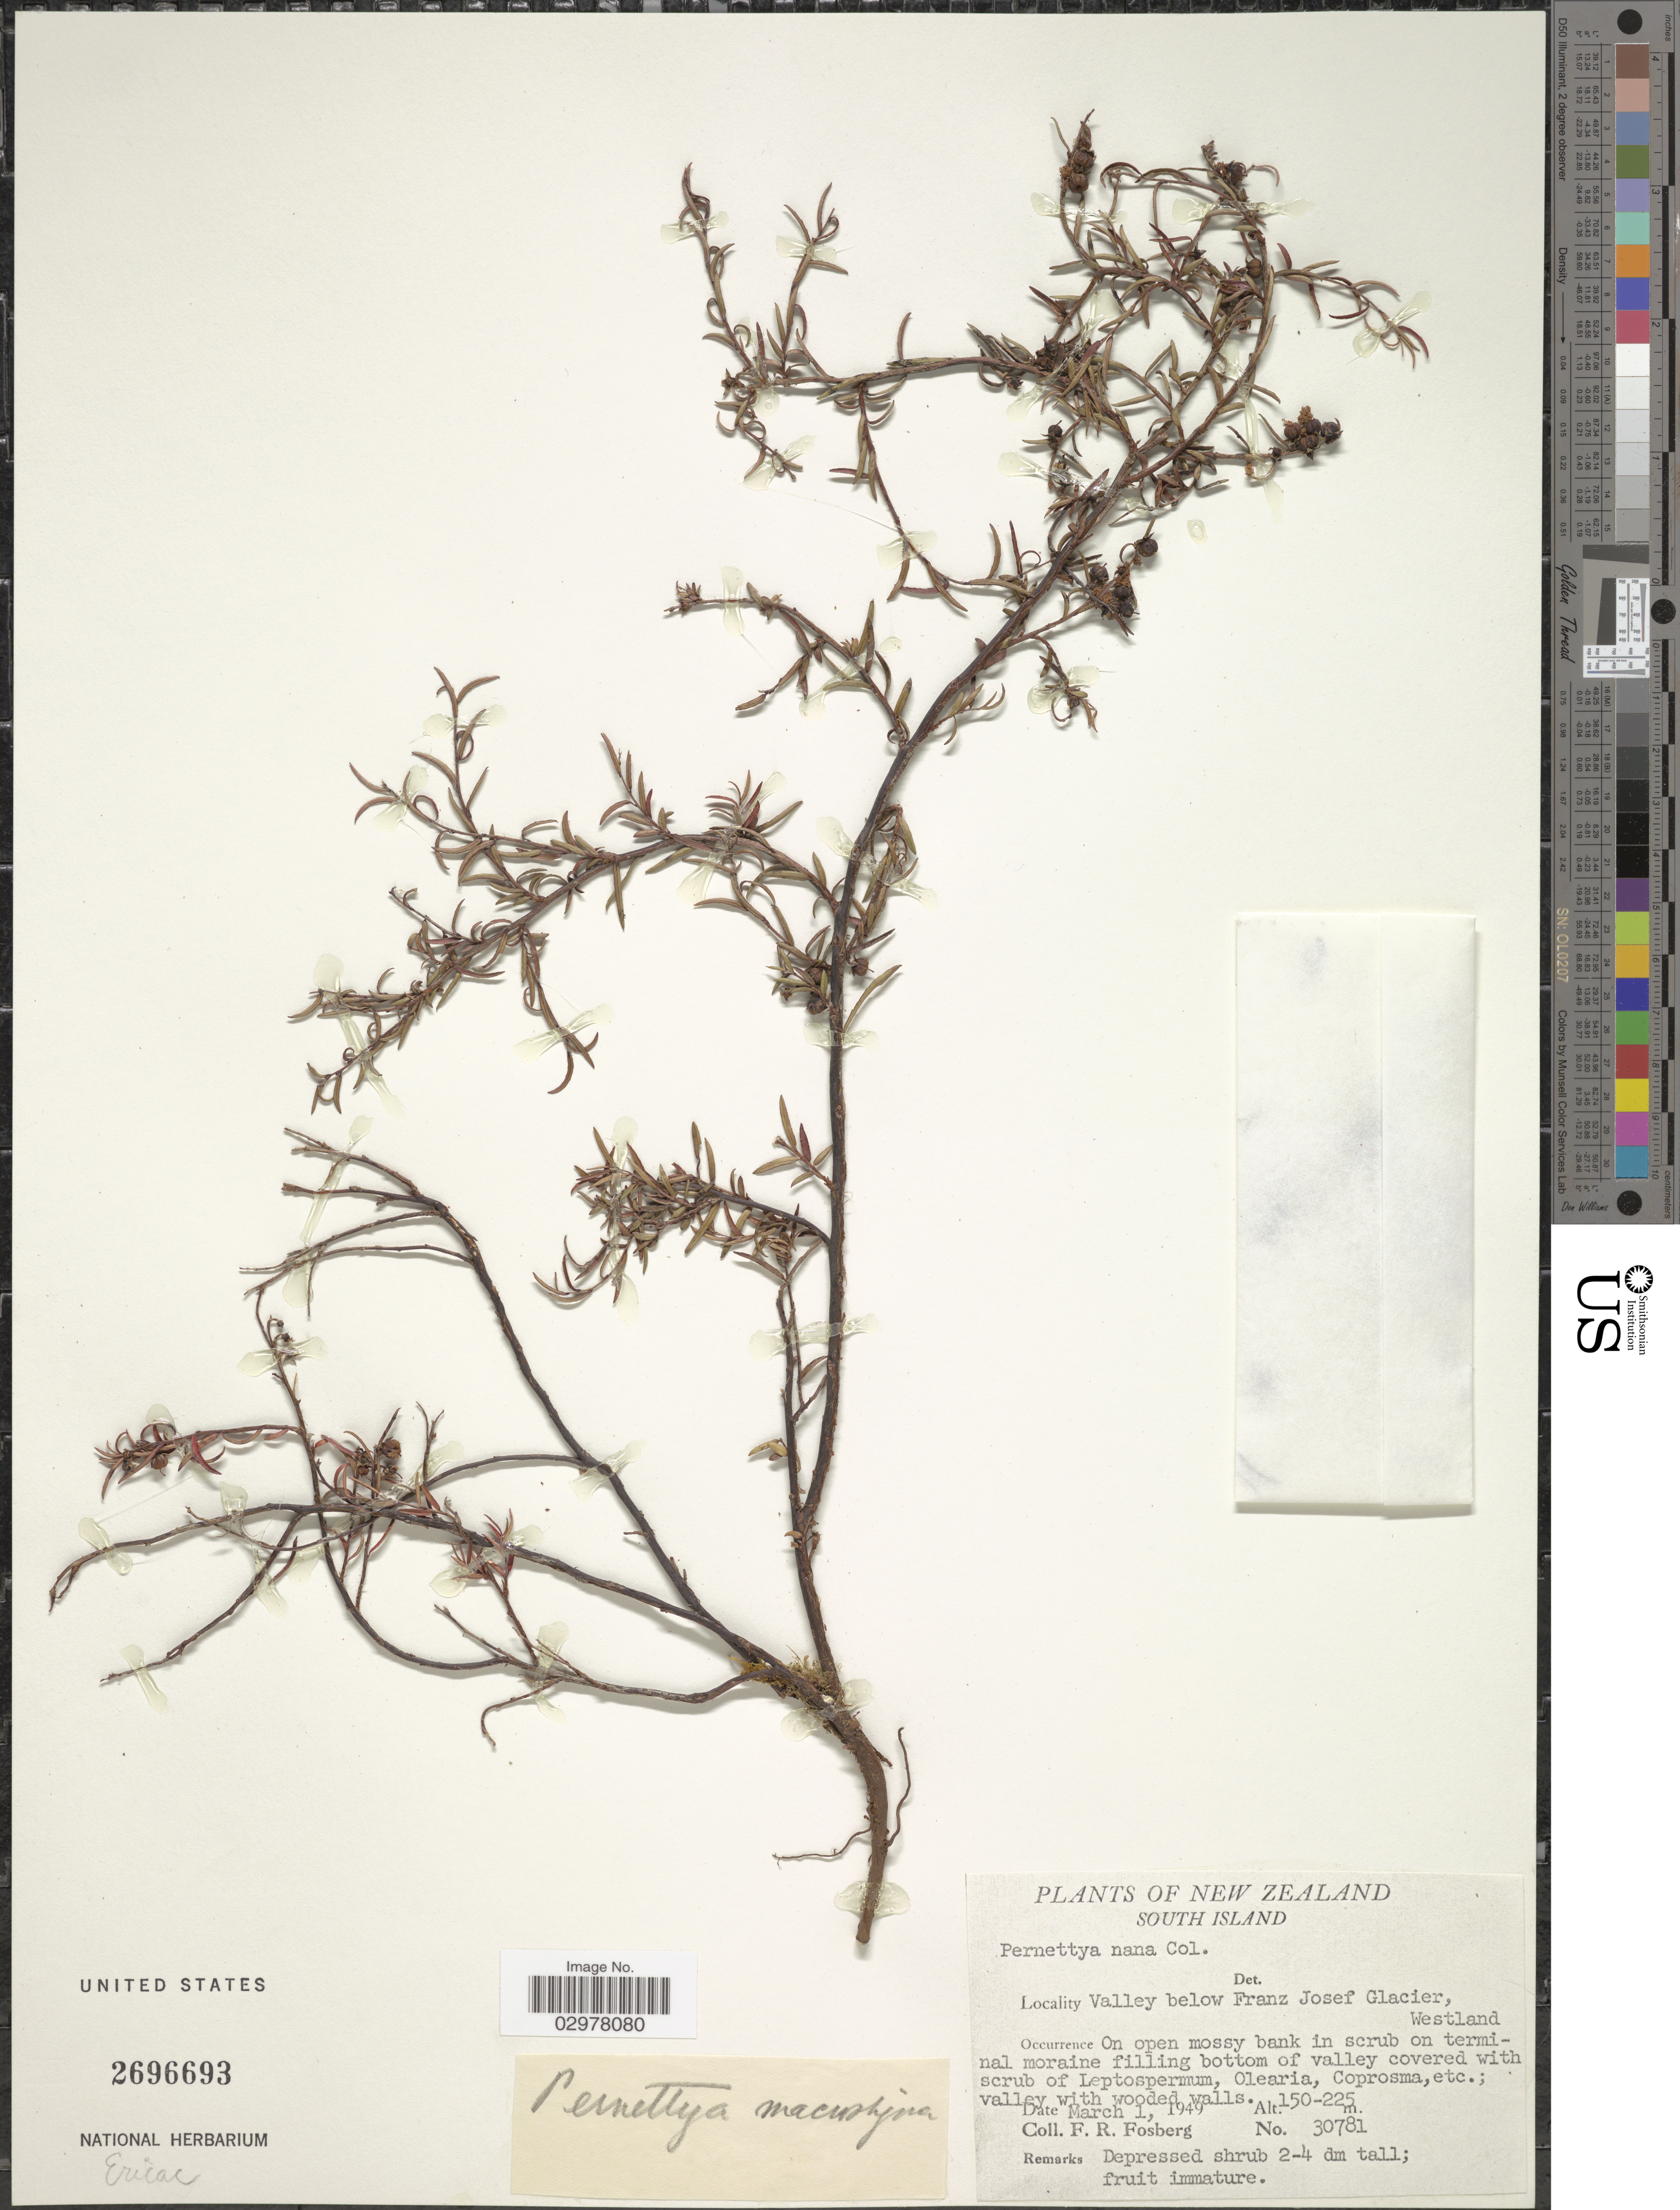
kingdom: Plantae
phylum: Tracheophyta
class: Magnoliopsida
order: Ericales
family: Ericaceae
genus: Pernettya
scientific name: Pernettya nana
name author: Colenso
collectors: F. R. Fosberg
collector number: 30781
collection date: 1949-03-01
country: New Zealand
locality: South Island. Valley below Franz Josef Glacier, Westland.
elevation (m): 150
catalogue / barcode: US 2696693